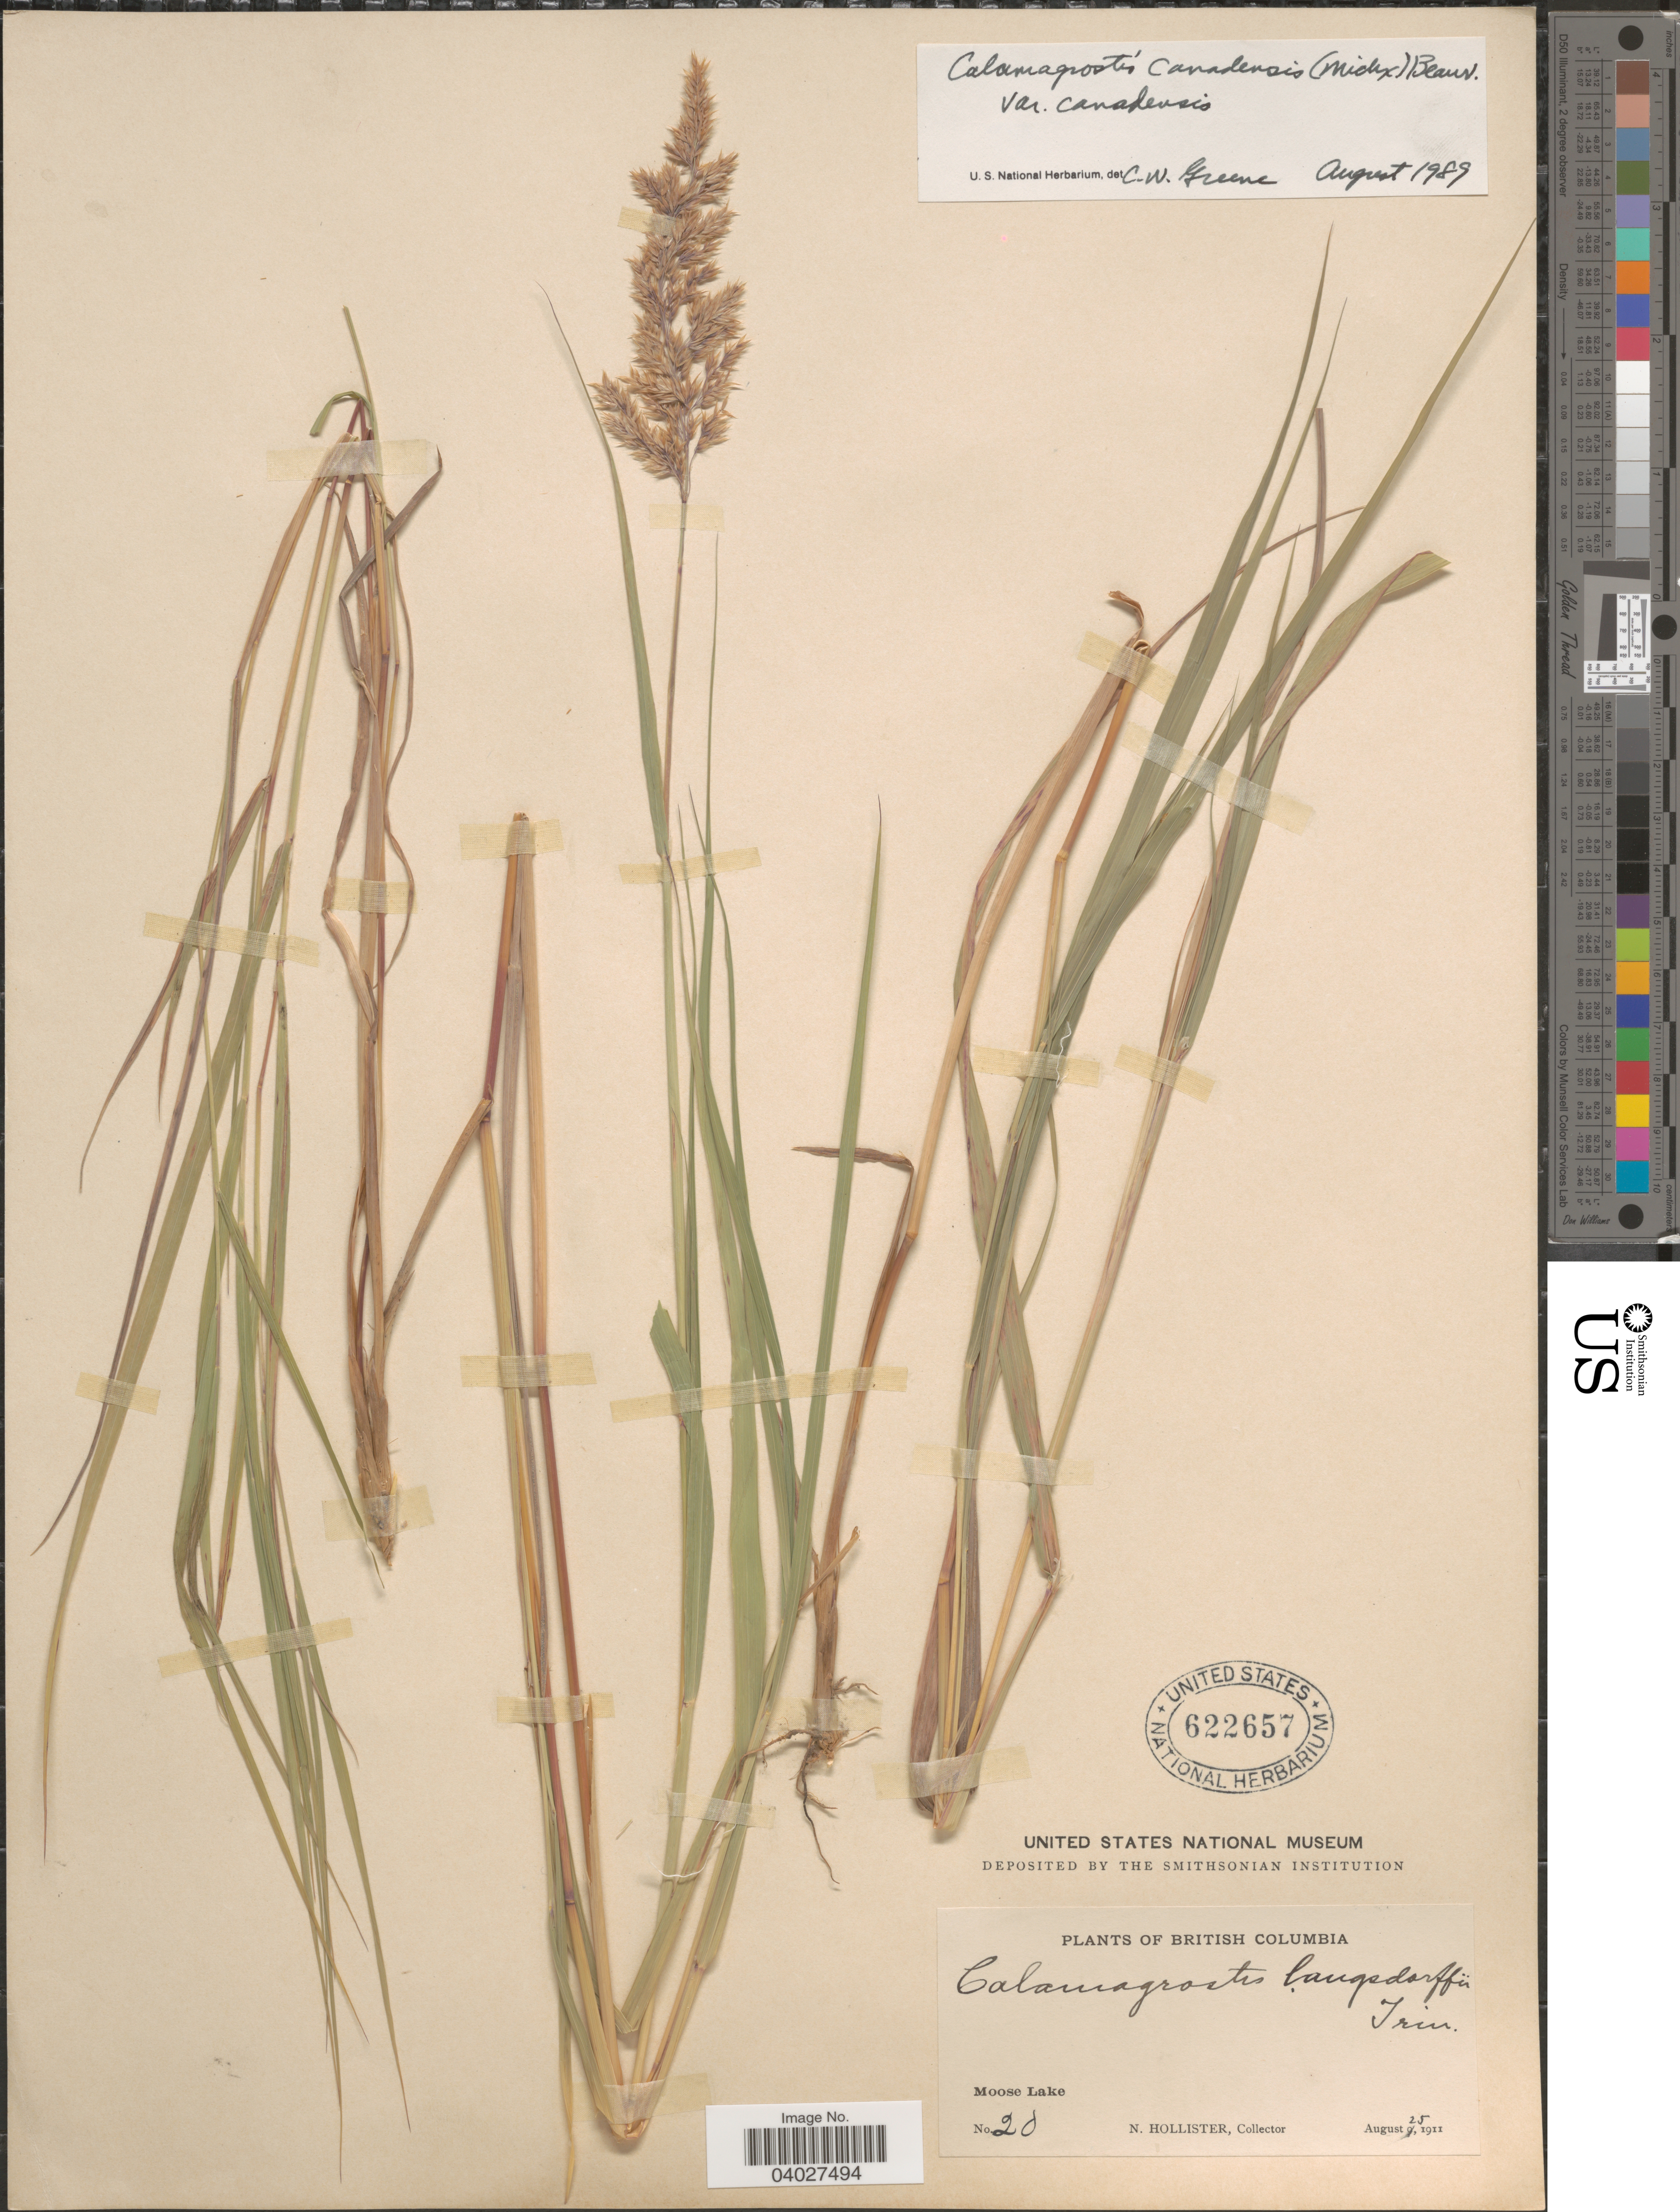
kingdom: Plantae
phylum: Tracheophyta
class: Liliopsida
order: Poales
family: Poaceae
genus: Calamagrostis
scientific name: Calamagrostis canadensis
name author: (Michx.) P. Beauv.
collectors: N. Hollister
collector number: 20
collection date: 1911-08-25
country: Canada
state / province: British Columbia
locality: Moose Lake.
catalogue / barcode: US 622657